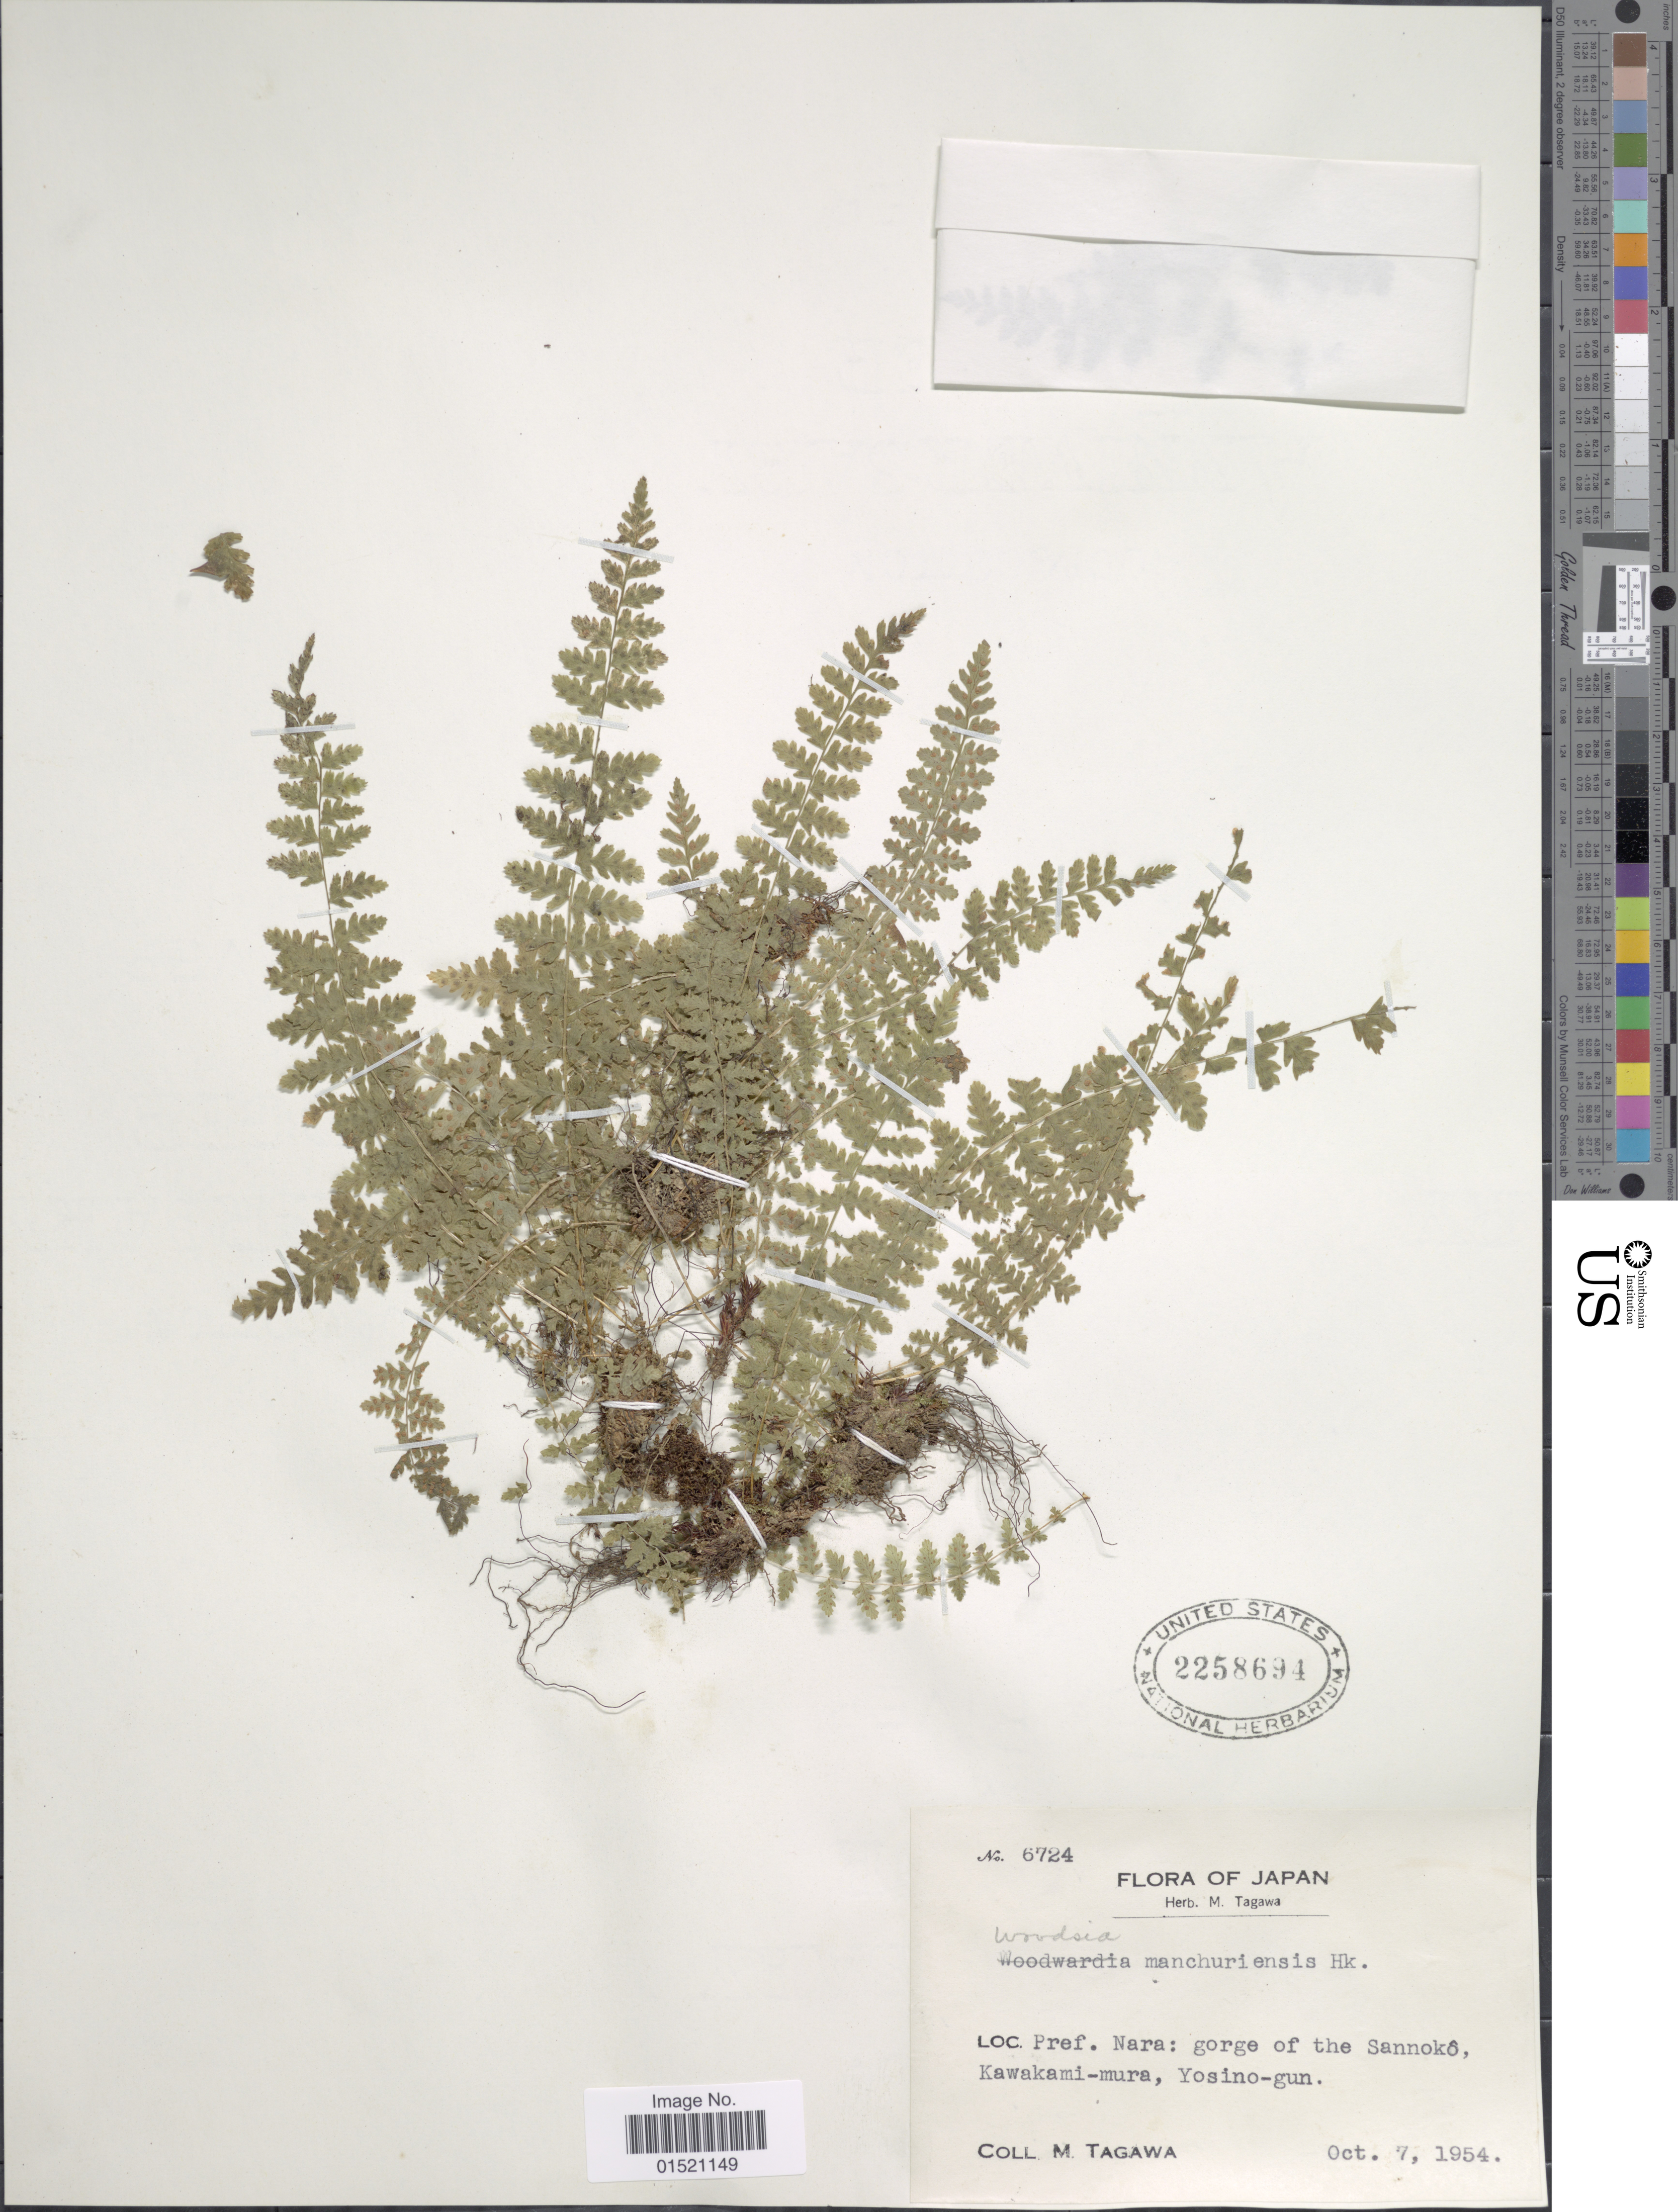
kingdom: Plantae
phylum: Tracheophyta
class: Polypodiopsida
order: Polypodiales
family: Woodsiaceae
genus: Woodsia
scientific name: Woodsia manchuriensis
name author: Hook.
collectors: M. Tagawa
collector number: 6724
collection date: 1954-10-07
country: Japan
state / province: Nara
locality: Pref Nara: gorge of the Sannokô, Kawakami-mura, Yosino-gun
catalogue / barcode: US 2258694